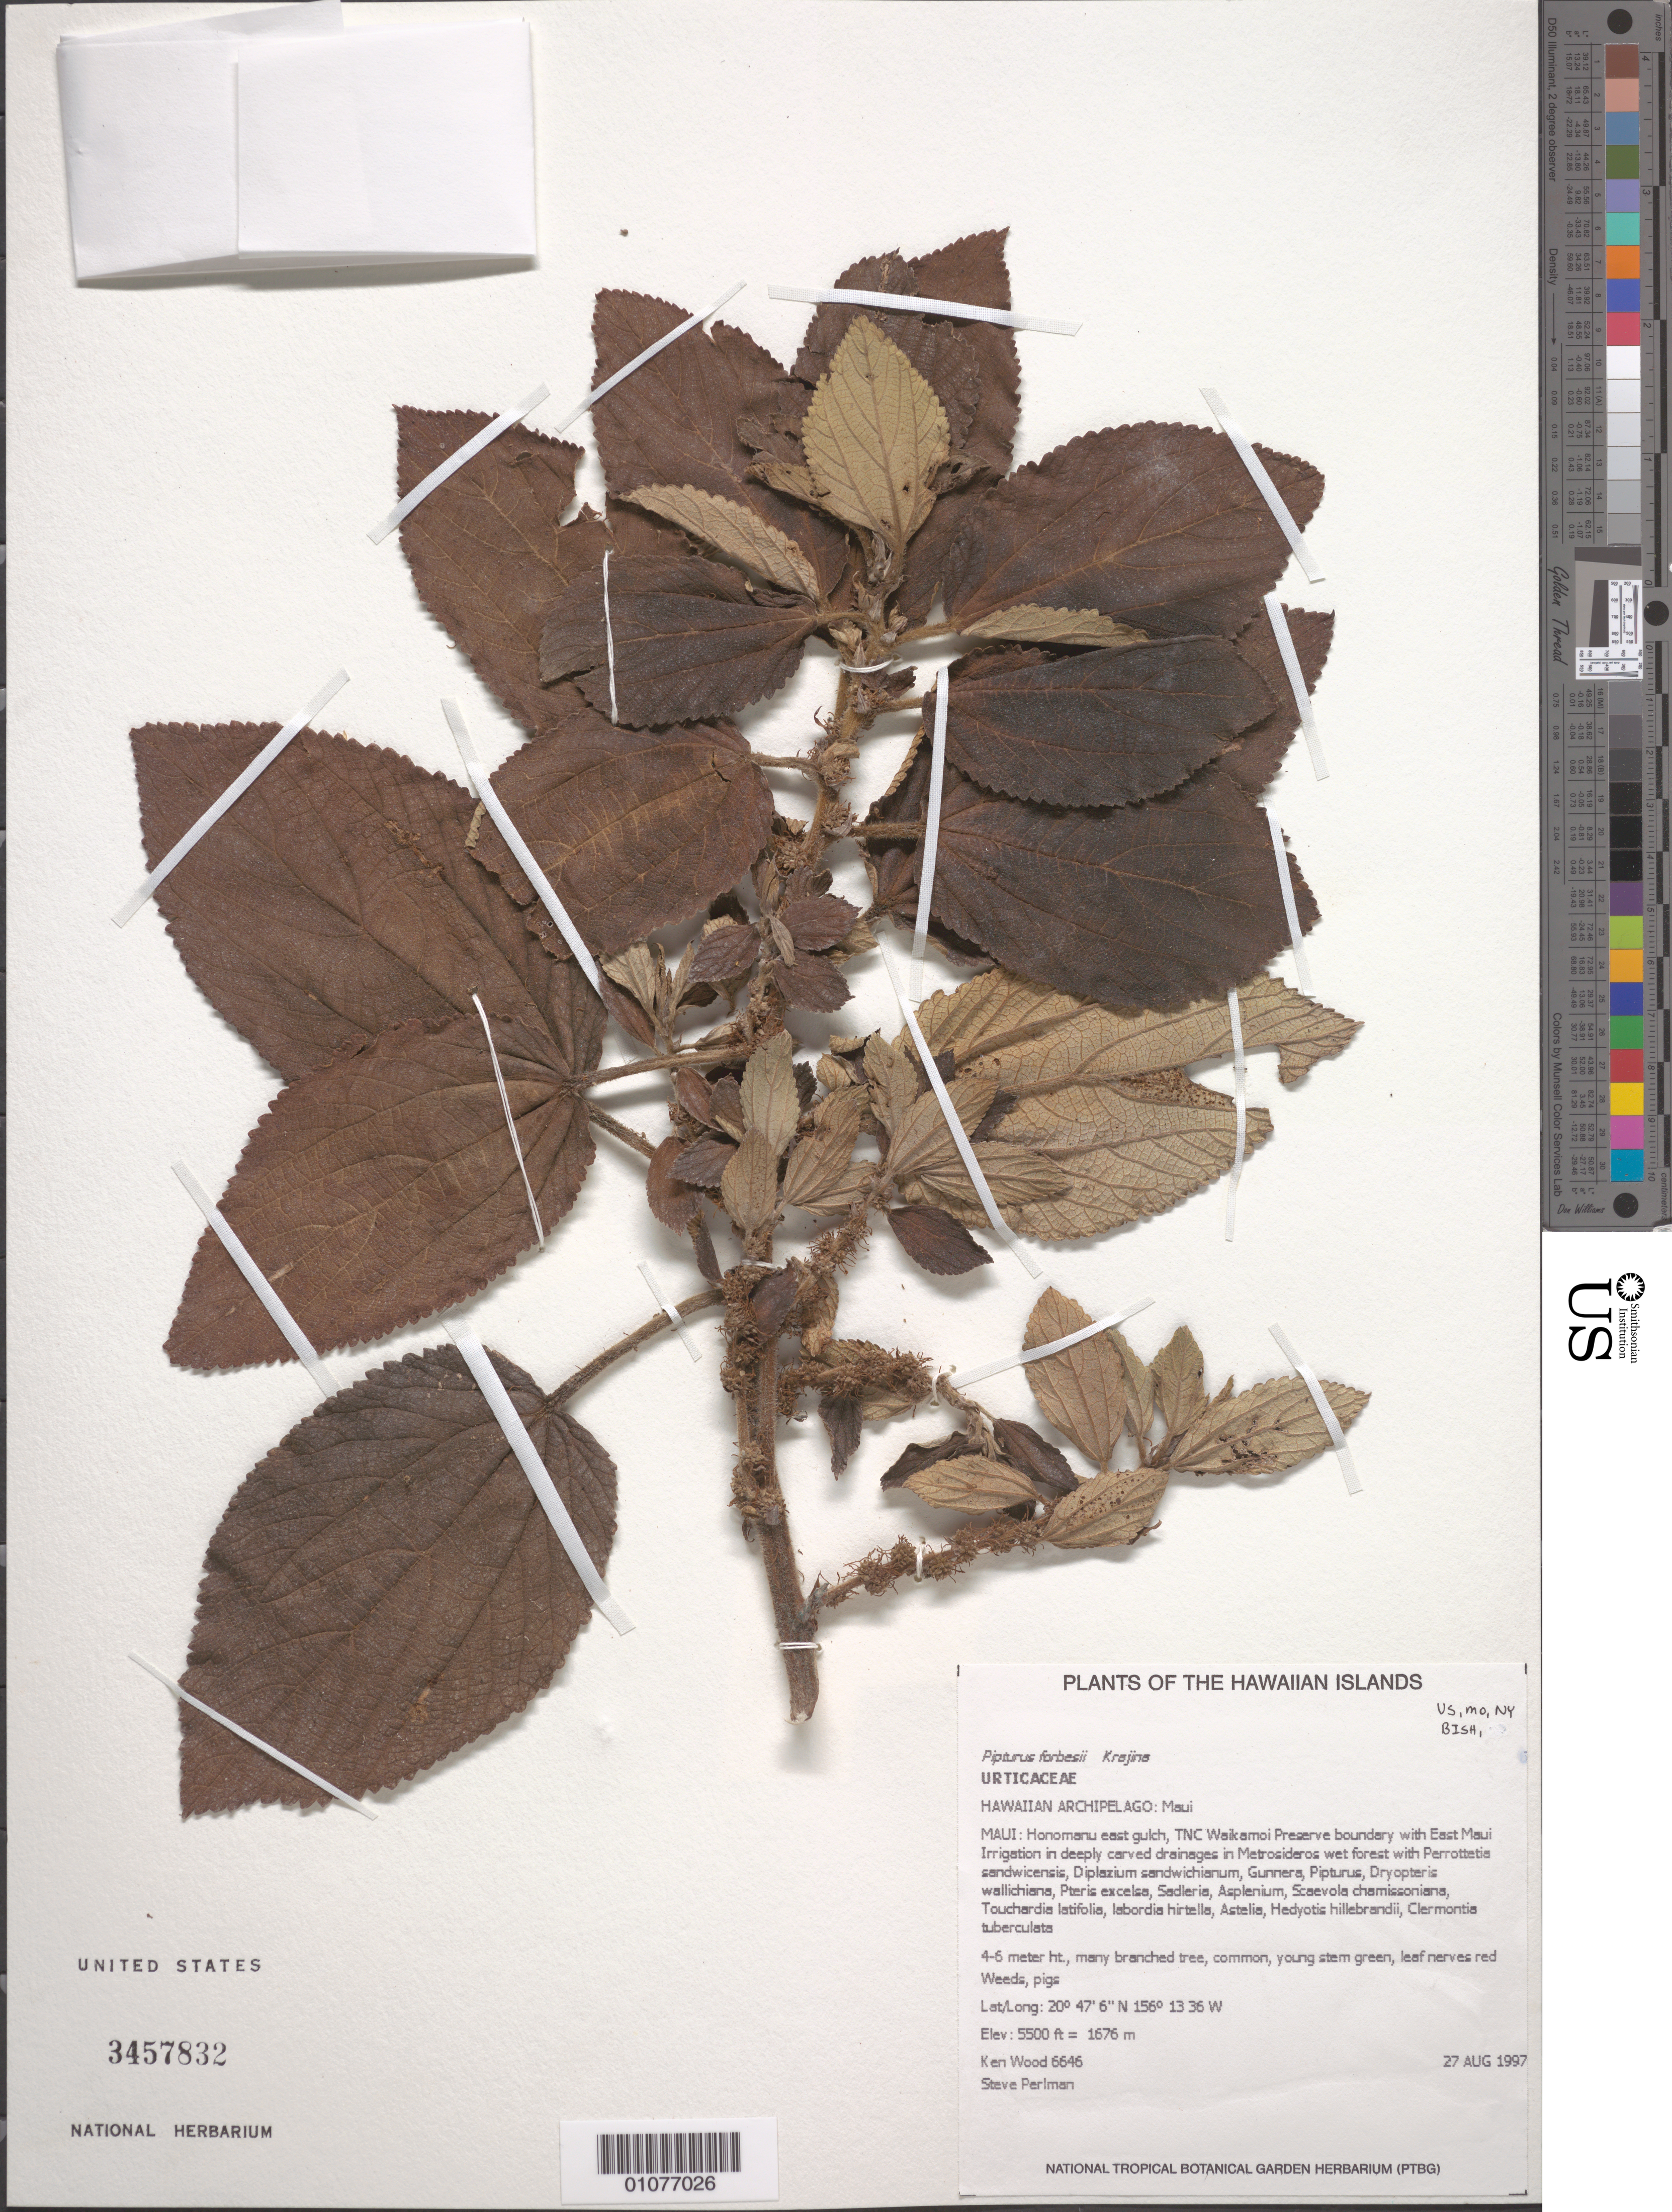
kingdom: Plantae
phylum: Tracheophyta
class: Magnoliopsida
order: Rosales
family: Urticaceae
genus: Pipturus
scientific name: Pipturus forbesii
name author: Krajina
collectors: K. R. Wood & S. P. Perlman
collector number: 6646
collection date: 1997-08-27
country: United States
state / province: Hawaii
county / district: Maui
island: Maui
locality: Honomanu E gulch, TNC Waikamoi Preserve boundary w/ E Maui Irrigation in deeply carved drainages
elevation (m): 1676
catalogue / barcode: US 3457832